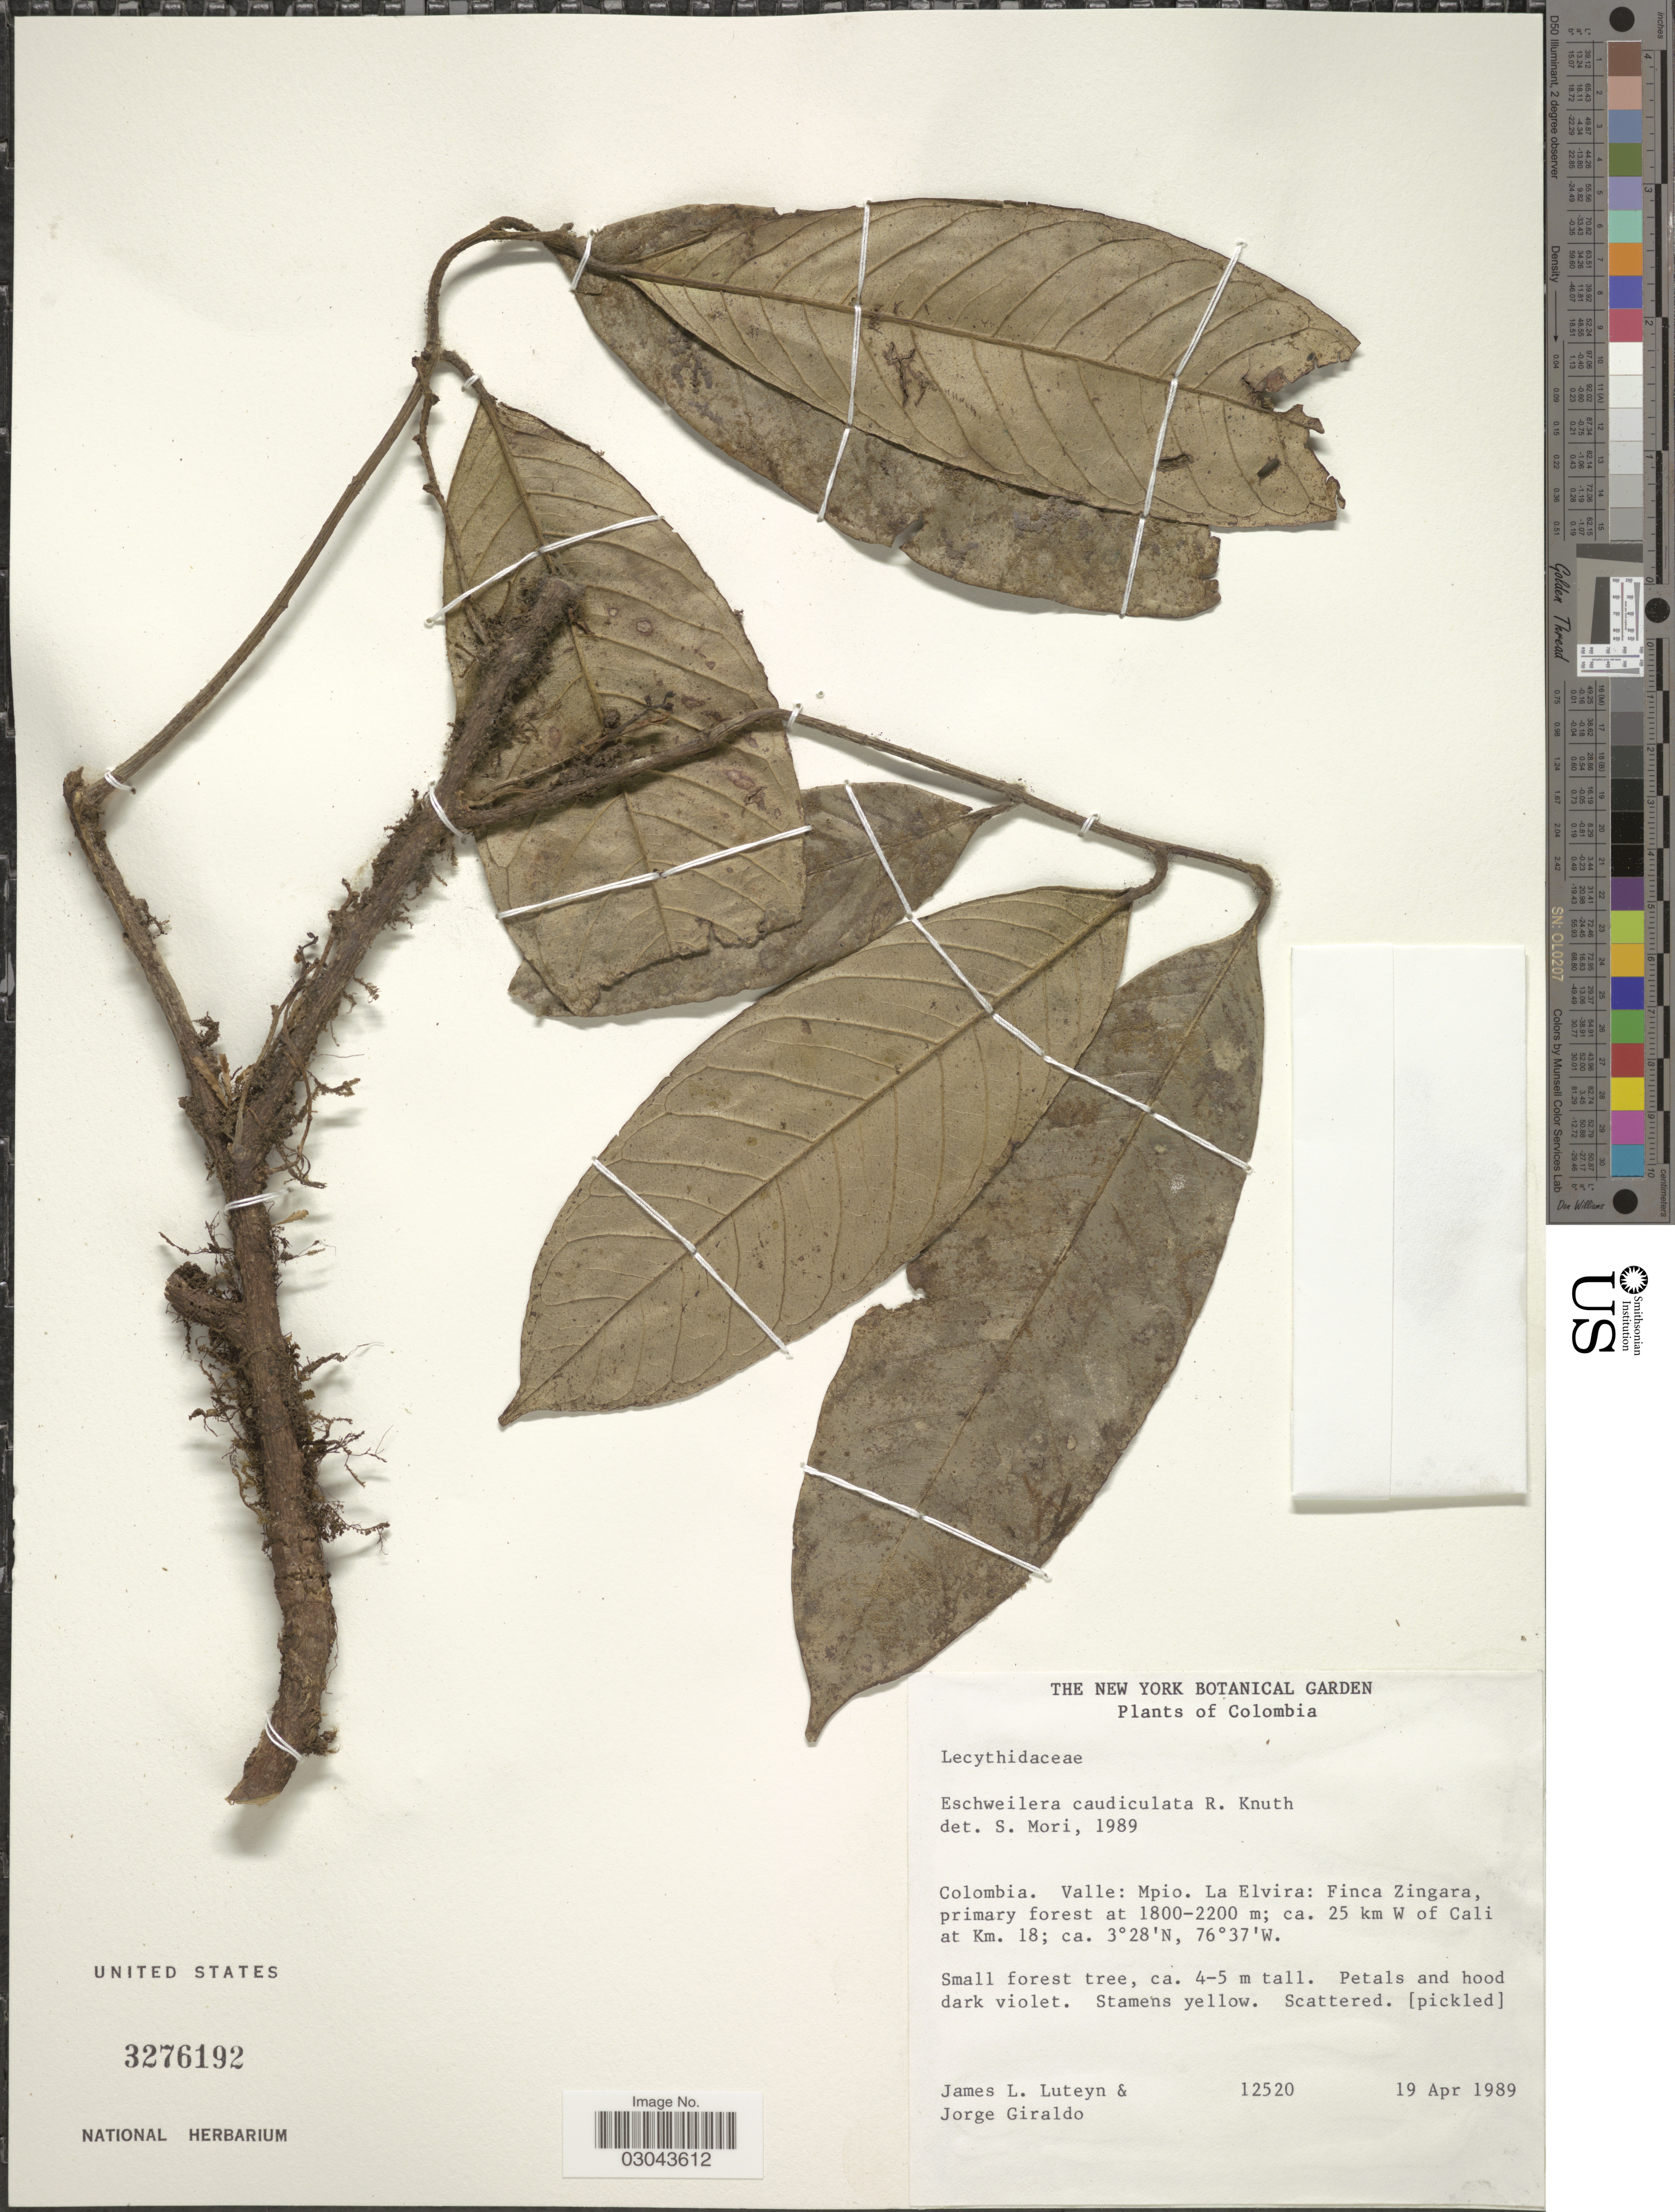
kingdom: Plantae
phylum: Tracheophyta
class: Magnoliopsida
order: Ericales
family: Lecythidaceae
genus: Eschweilera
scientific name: Eschweilera caudiculata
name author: R. Knuth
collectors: J. L. Luteyn & J. Giraldo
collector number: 12520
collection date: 1989-04-19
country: Colombia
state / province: Valle del Cauca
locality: Valle: Mpio. La Elvira: Finca Zingara; ca. 25 km W of Cali at Km. 18.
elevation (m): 1800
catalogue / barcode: US 3276192